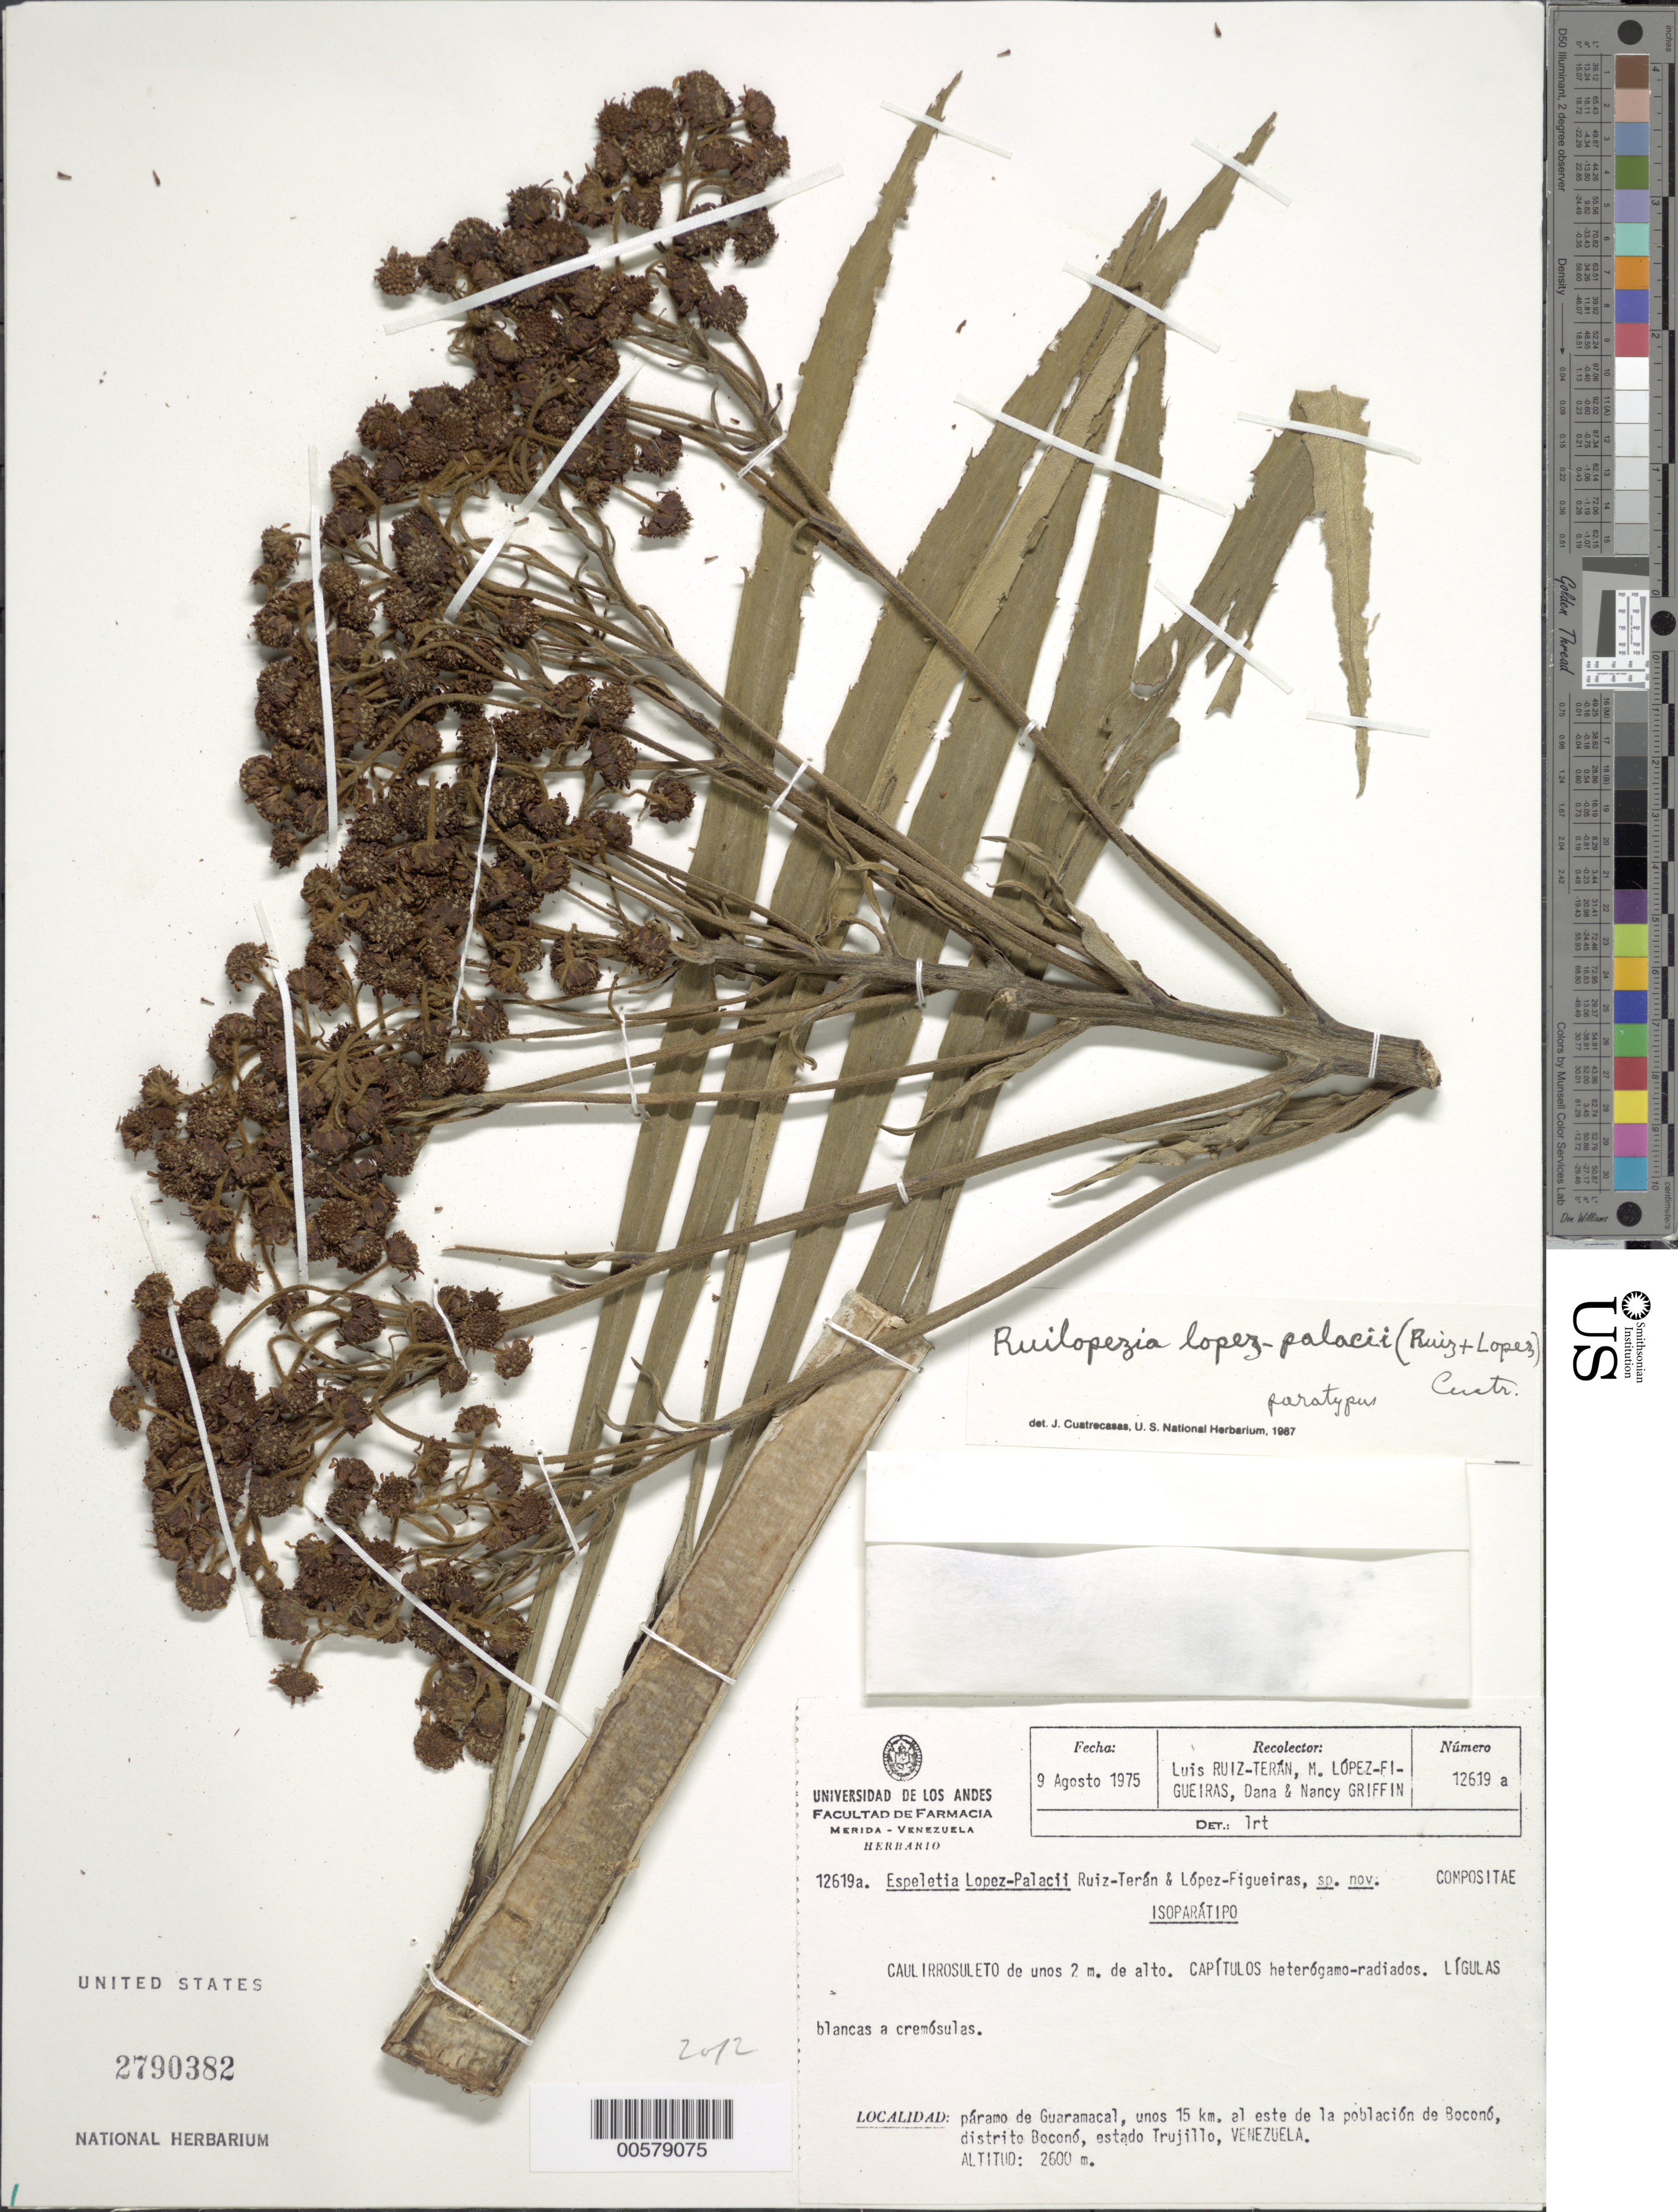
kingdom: Plantae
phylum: Tracheophyta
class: Magnoliopsida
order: Asterales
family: Asteraceae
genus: Ruilopezia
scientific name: Ruilopezia lopez-palacii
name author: (Ruíz-Terán & López Fig.) Cuatrec.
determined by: Cuatrecasas, J.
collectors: L. E. Ruíz-Terán, M. López Figueiras, D. Griffin & N. Griffin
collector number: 12619a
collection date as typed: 09 Aug 1975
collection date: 1975-08-09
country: Venezuela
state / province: Trujillo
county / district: Boconó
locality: Páramo de Guaramacal, 15 km E de Boconó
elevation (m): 2600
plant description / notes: Paratype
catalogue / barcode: US 2790382